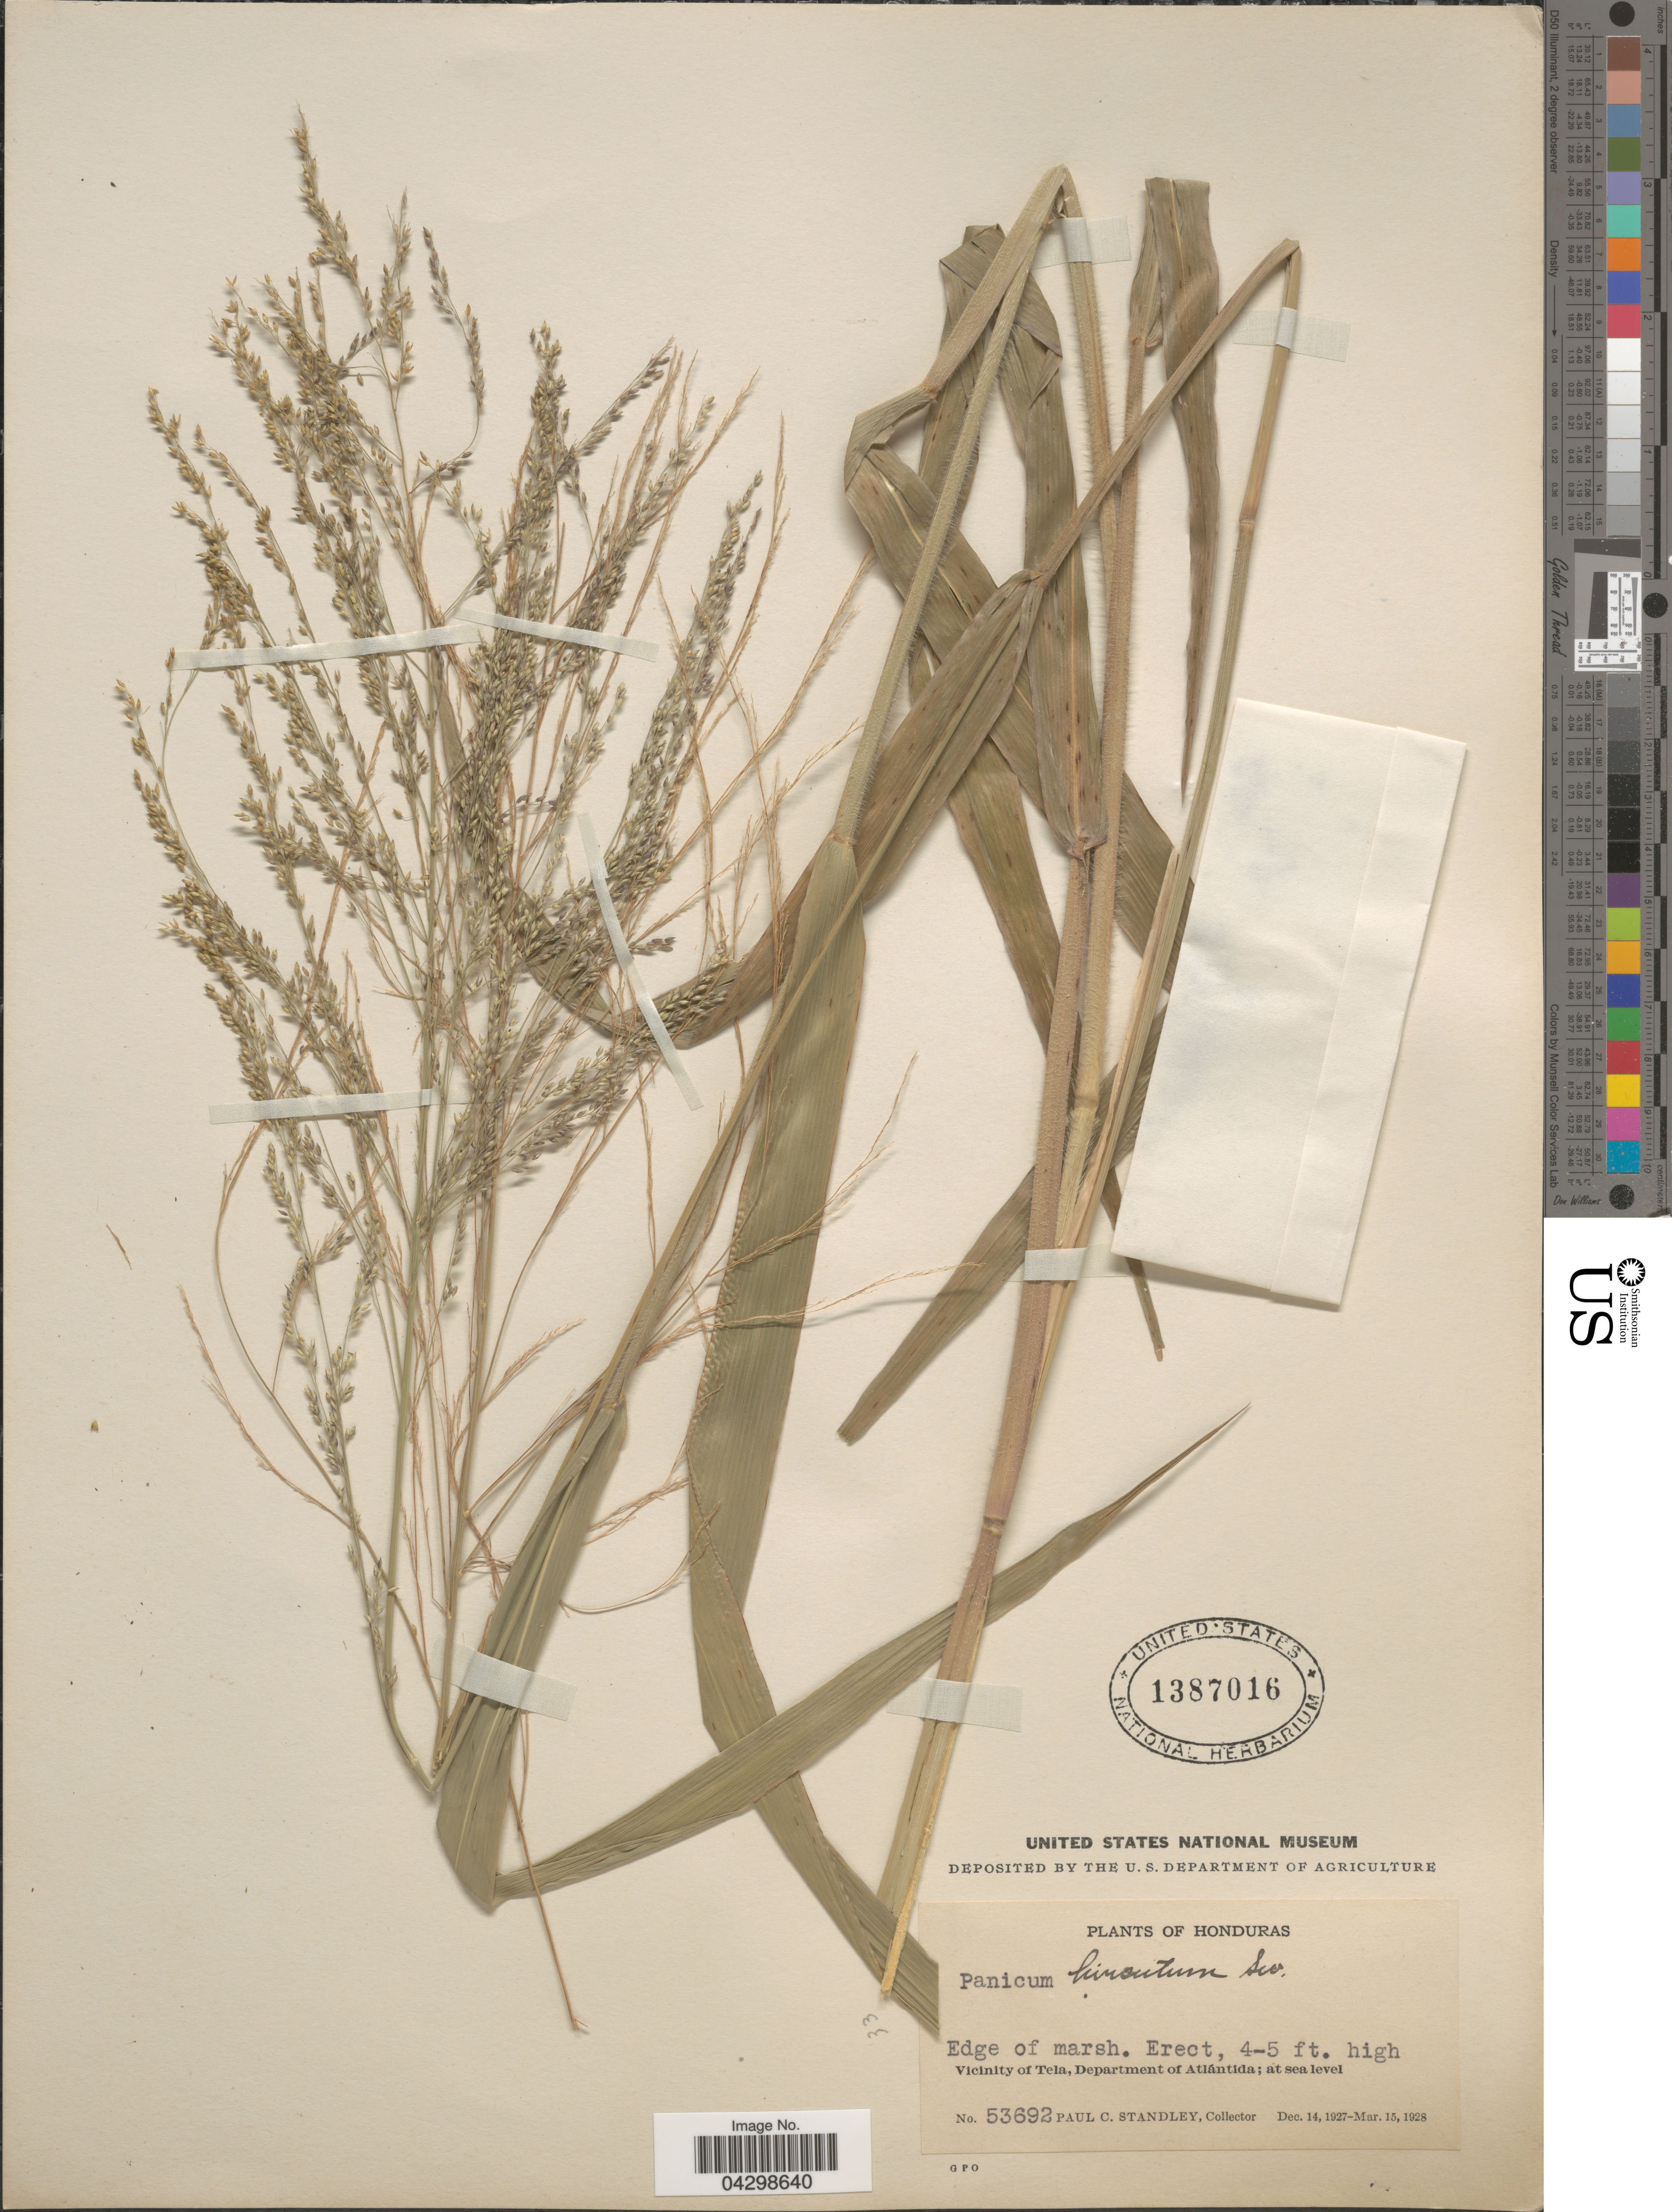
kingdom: Plantae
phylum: Tracheophyta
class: Liliopsida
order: Poales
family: Poaceae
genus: Panicum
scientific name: Panicum hirsutum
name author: Sw.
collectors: P. C. Standley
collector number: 53692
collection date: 1927-12-14/1928-03-15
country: Honduras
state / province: Atlantida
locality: Vicinity of Tela, Department of Atlántida.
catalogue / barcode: US 1387016